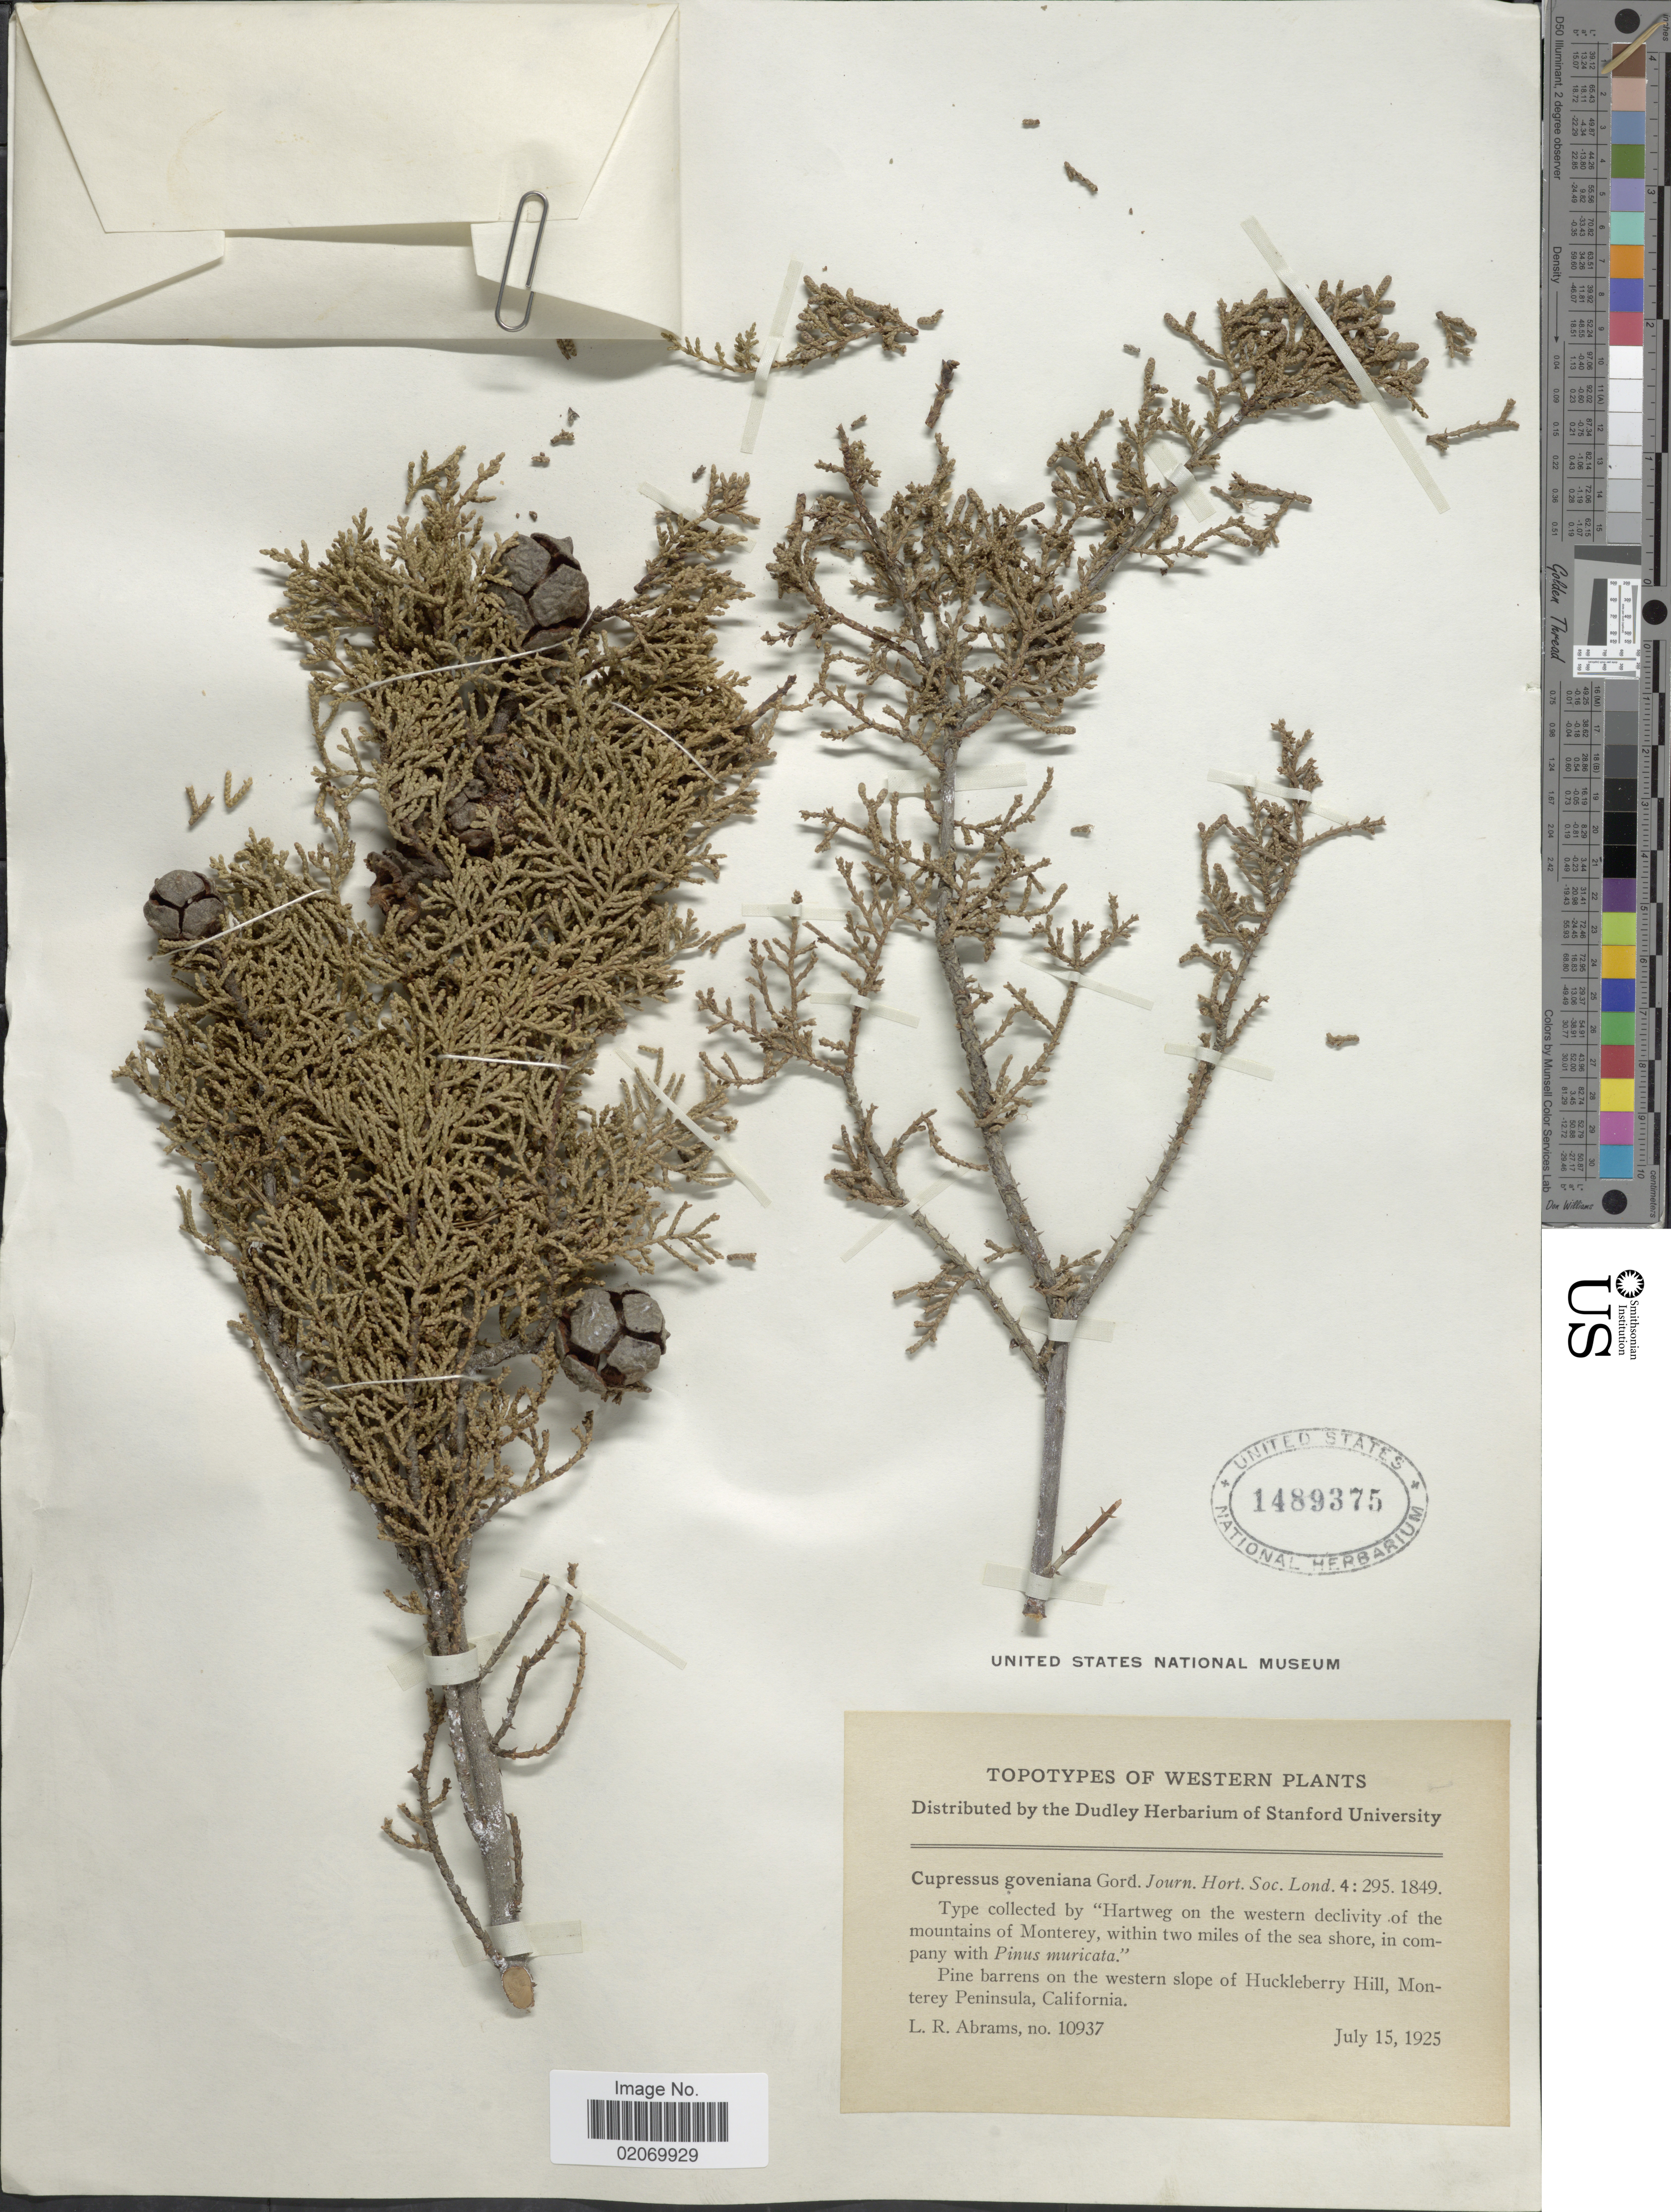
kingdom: Plantae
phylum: Tracheophyta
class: Pinopsida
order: Pinales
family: Cupressaceae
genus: Hesperocyparis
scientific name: Hesperocyparis goveniana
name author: (Gordon) Bartel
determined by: (US) Smithsonian Institution - National Museum of Natural History - Department of Botany (UNITED STATES)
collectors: L. Abrams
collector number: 10937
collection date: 1925-07-15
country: United States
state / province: California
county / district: Monterey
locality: Hartweg on the western declivity of the mountains of Monterey, within two miles of the sea shore, western slope of Huckleberry Hill, Monterey Peninsula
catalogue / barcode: US 1489375